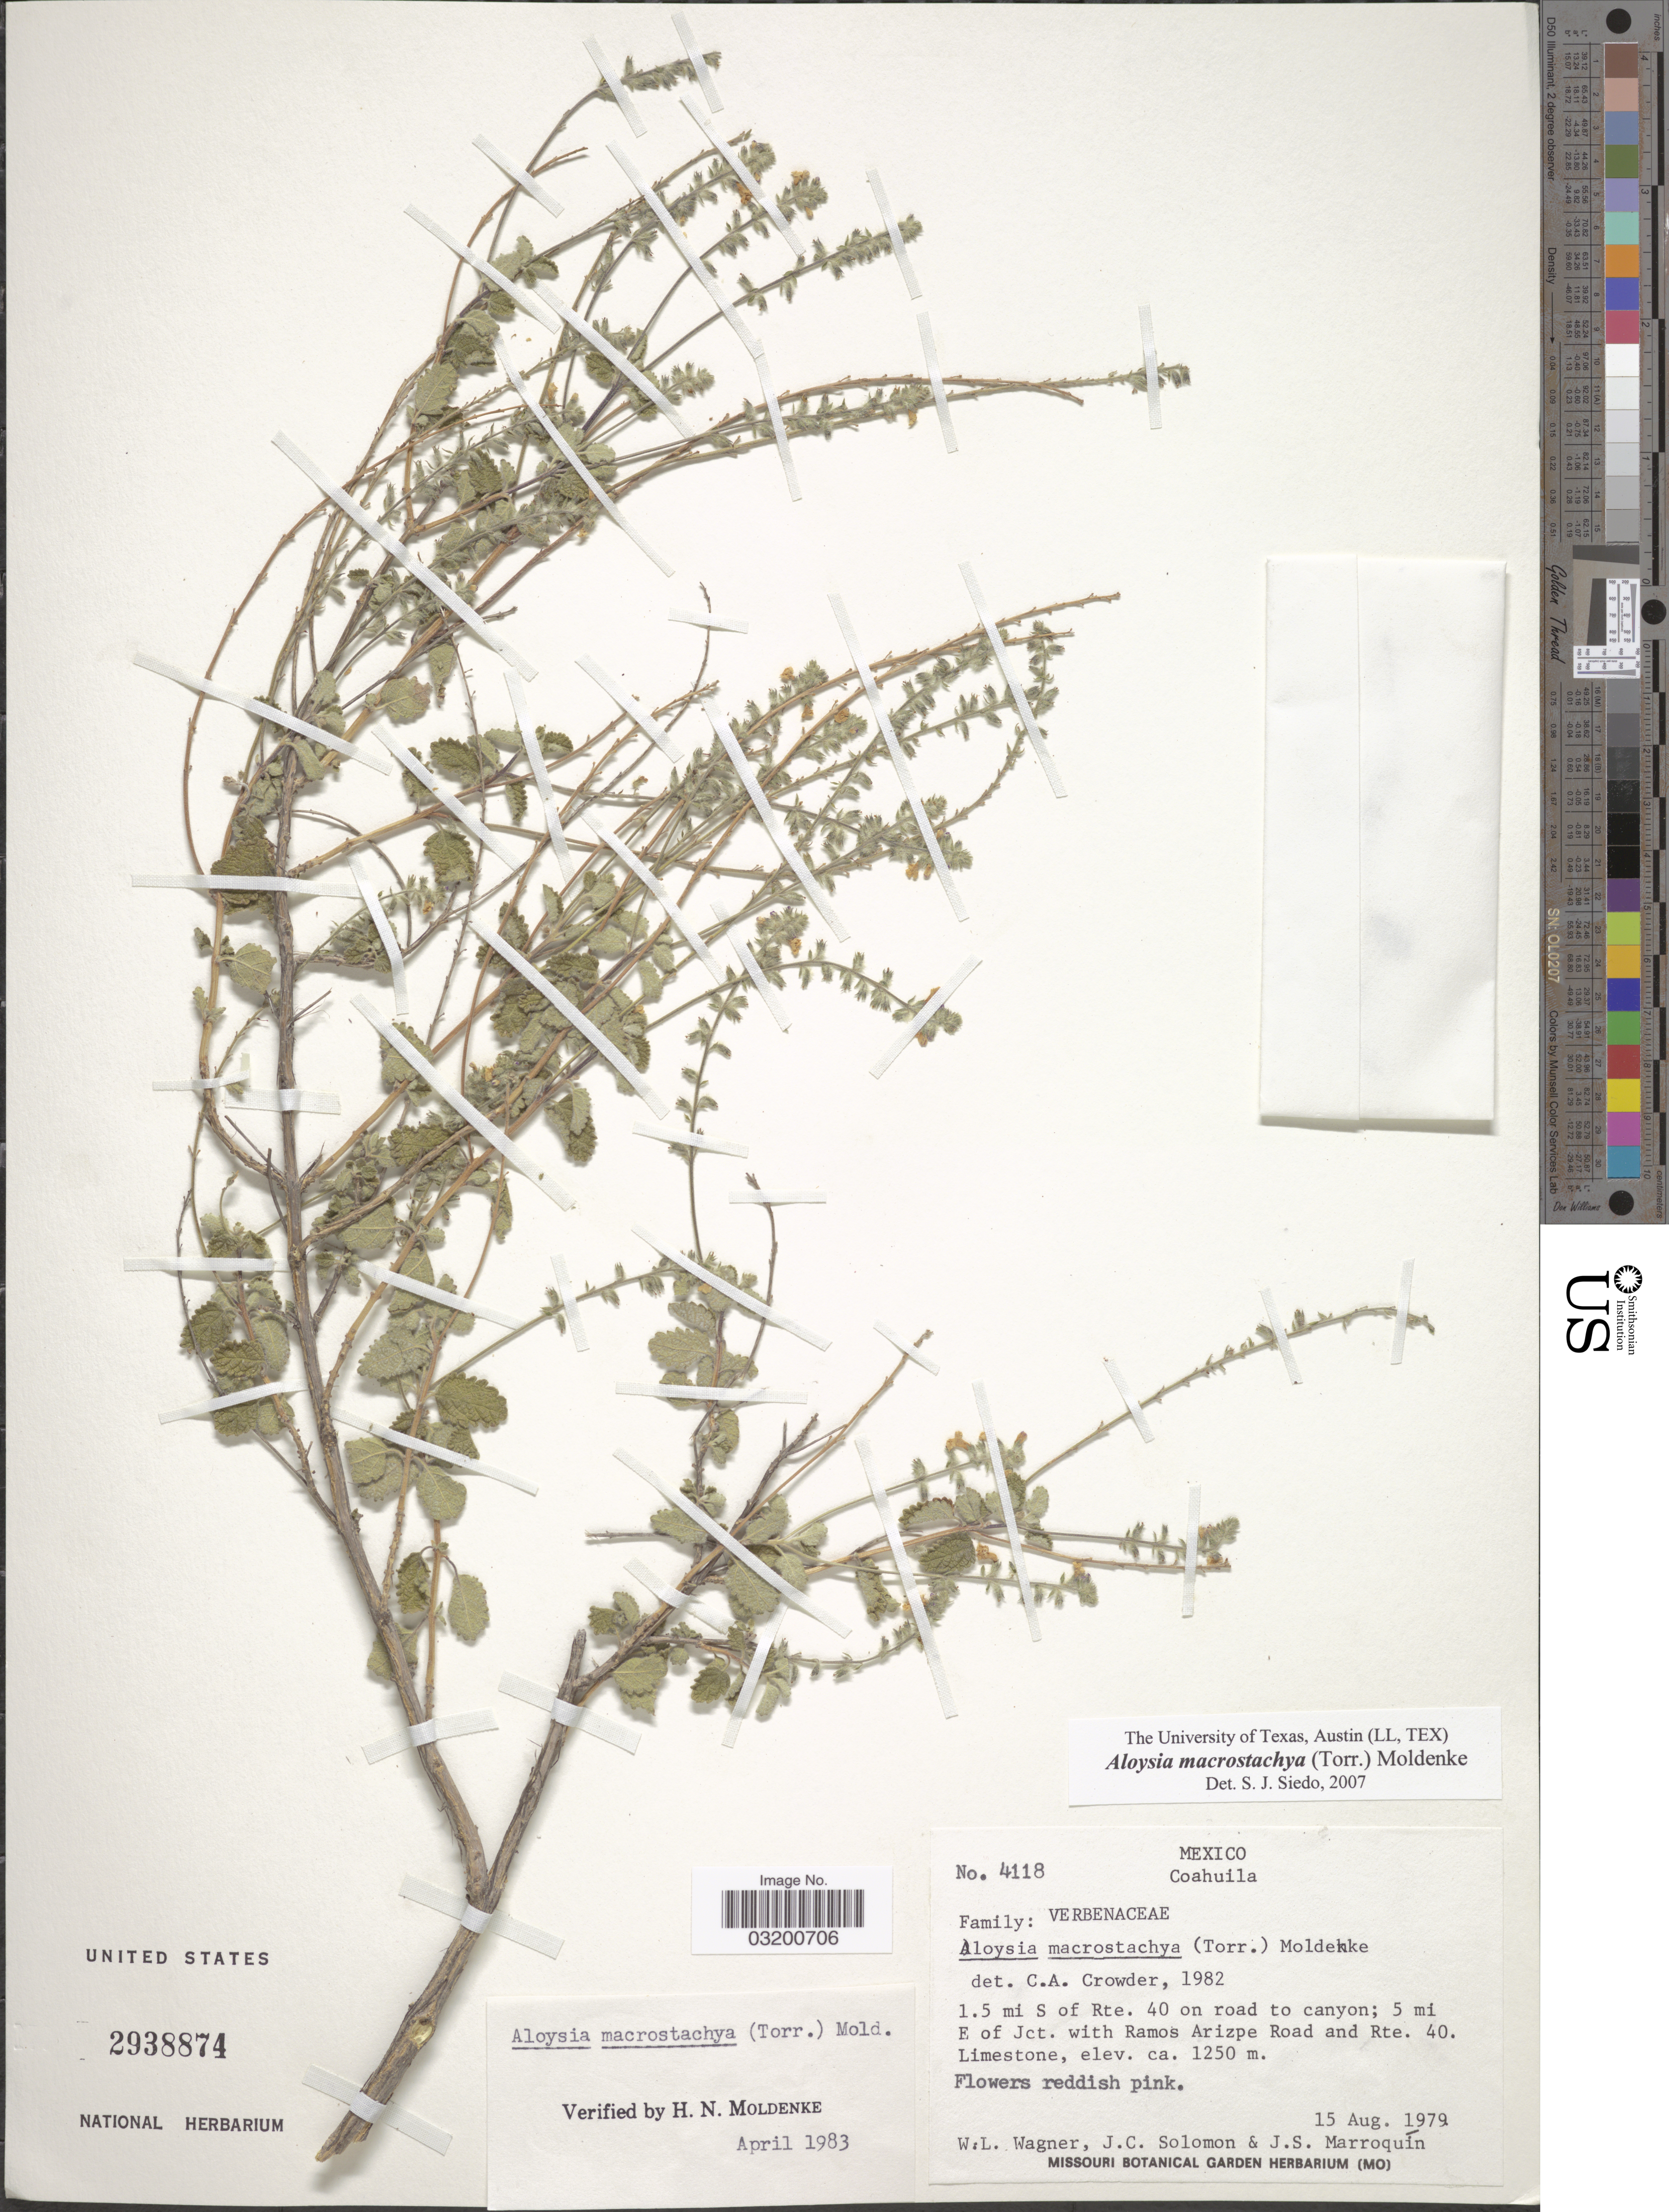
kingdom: Plantae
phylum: Tracheophyta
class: Magnoliopsida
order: Lamiales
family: Verbenaceae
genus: Aloysia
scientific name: Aloysia macrostachya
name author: (Torr.) Moldenke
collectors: W. L. Wagner, J. C. Solomon & J. Marroquin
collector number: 4118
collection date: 1979-08-15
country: Mexico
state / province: Coahuila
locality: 1.5 mi S of Rte. 40 on road to canyon; 5 mi E of Jct. with Ramos Arizpe Road and Rte. 40.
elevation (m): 1250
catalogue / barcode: US 2938874